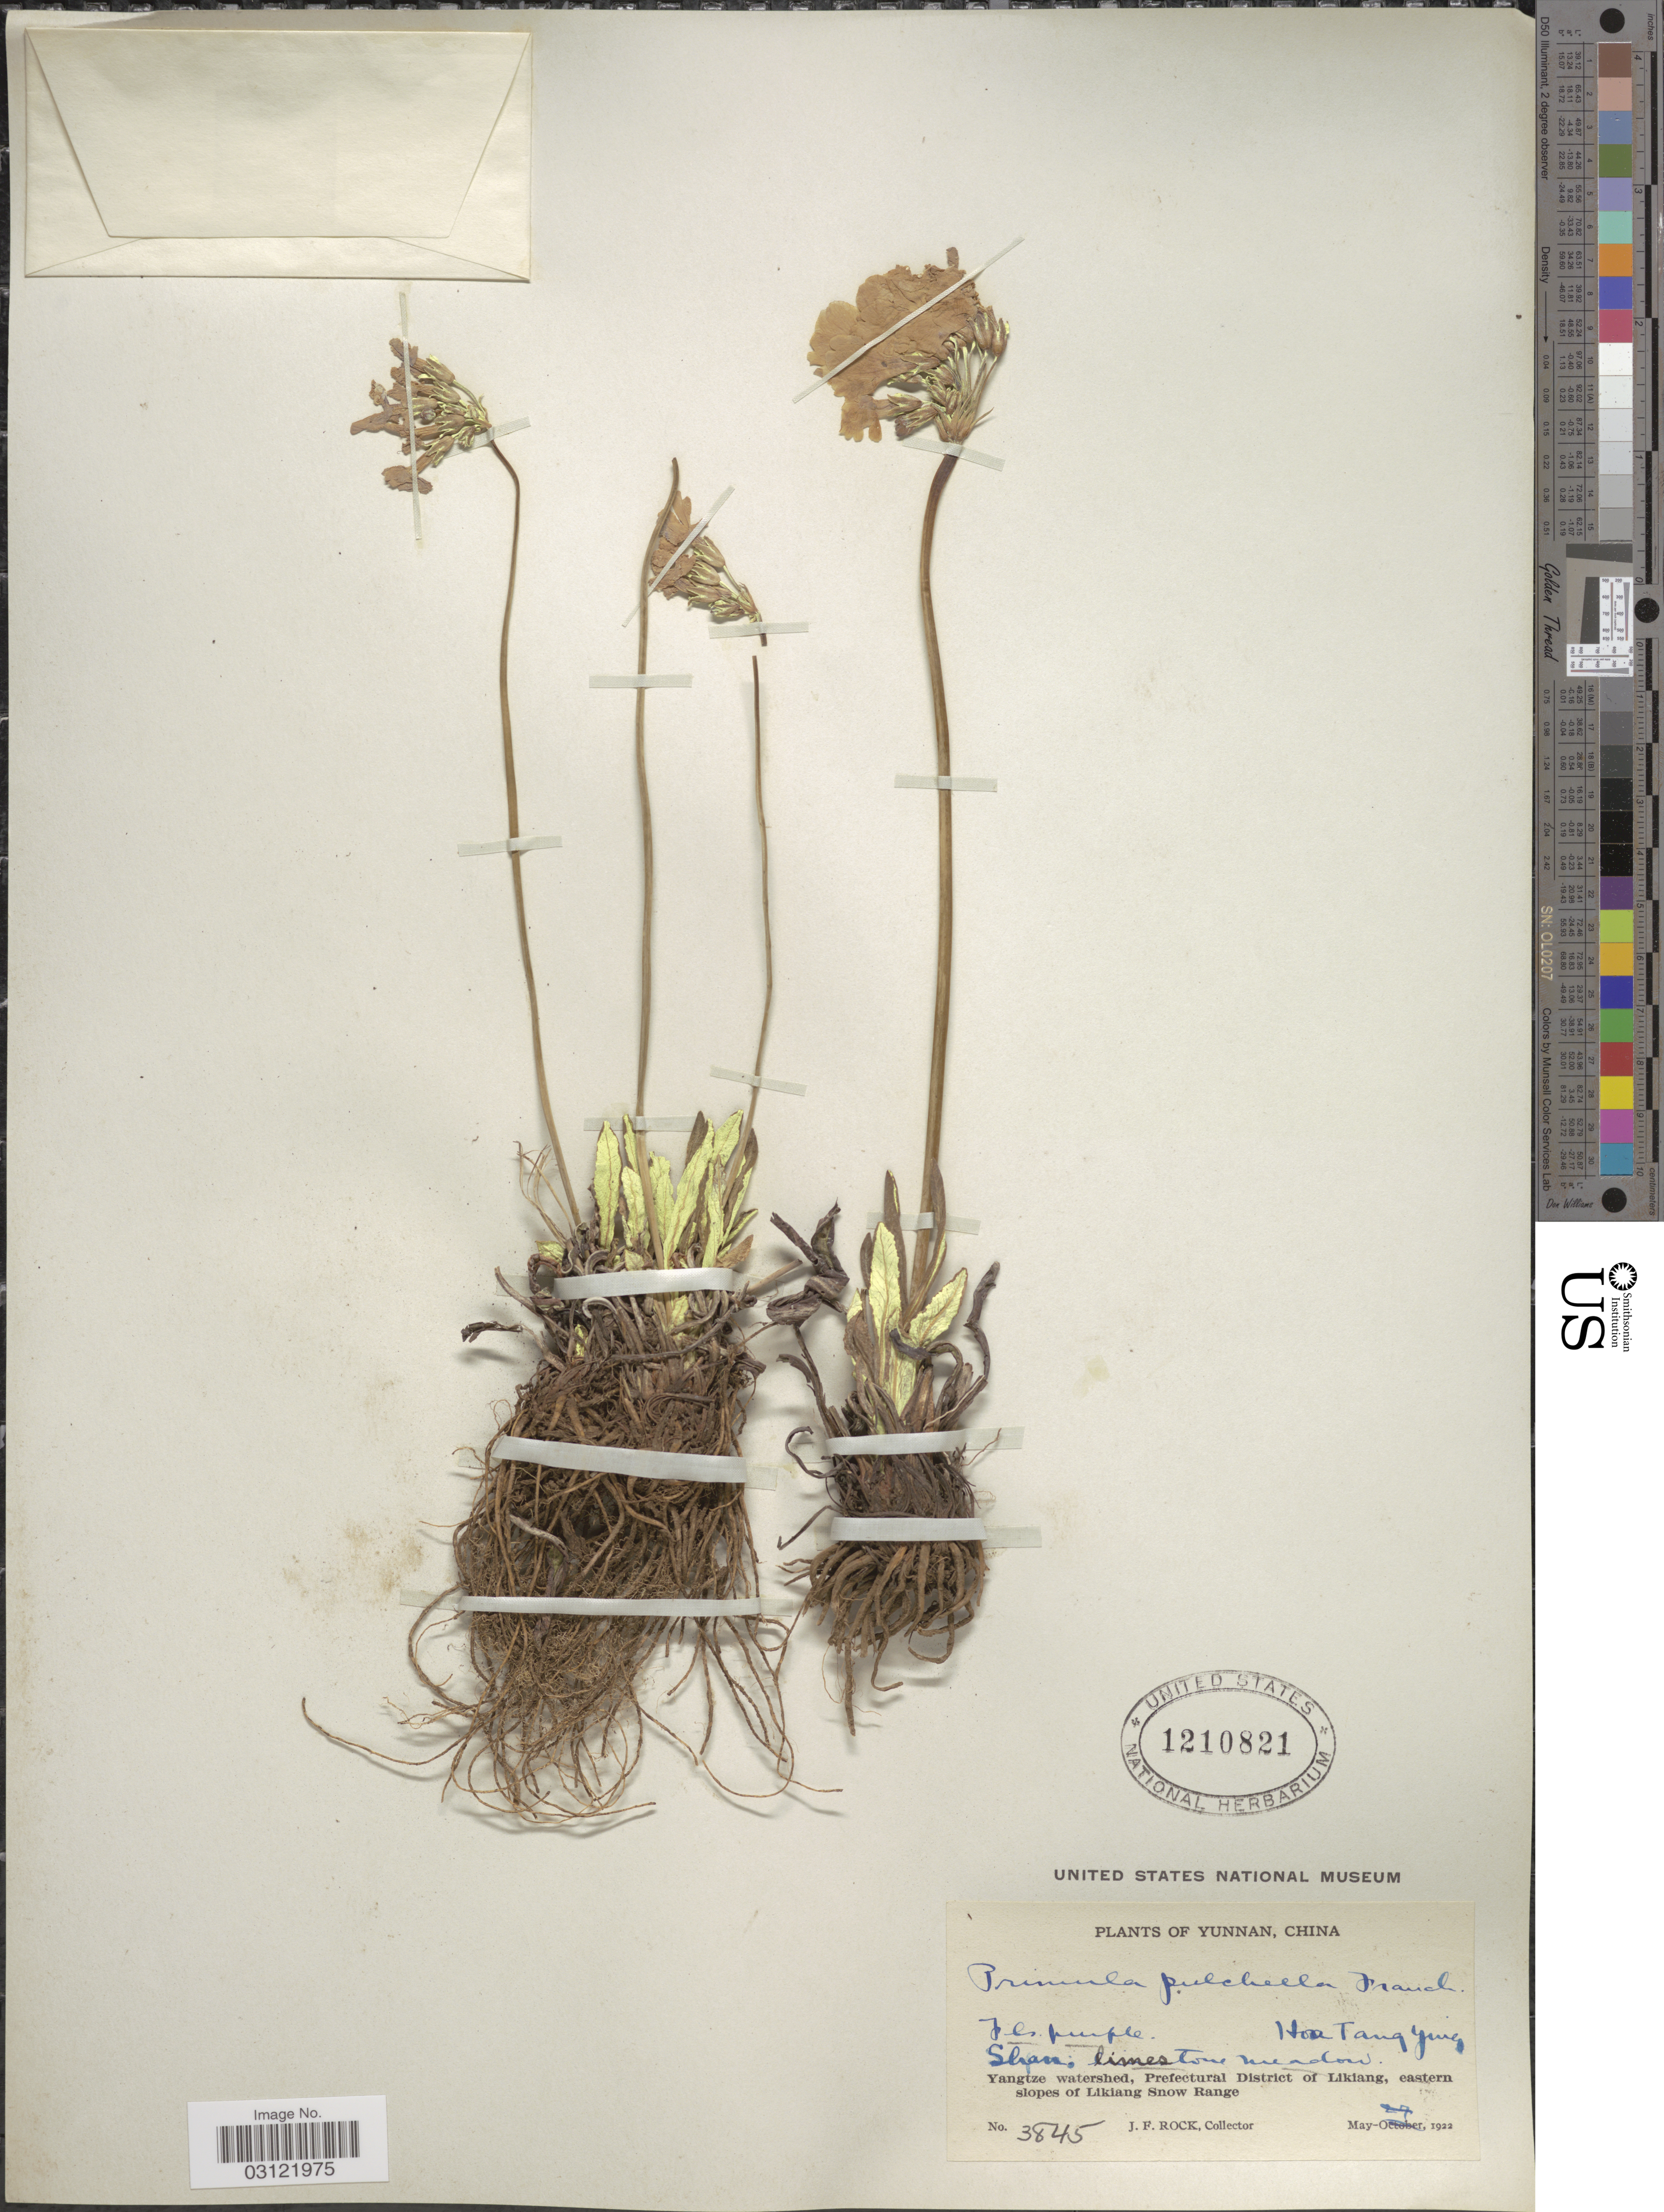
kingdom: Plantae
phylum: Tracheophyta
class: Magnoliopsida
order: Ericales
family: Primulaceae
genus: Primula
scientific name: Primula pulchella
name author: Franch.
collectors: J. Rock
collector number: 3845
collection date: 1922-05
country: China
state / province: Yunnan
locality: Hoa Tang Ying Shan. Limestone meadow. Yangtze watershed, Prefectural District of Likiang, eastern slopes of Likiang Snow Range.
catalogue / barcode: US 1210821